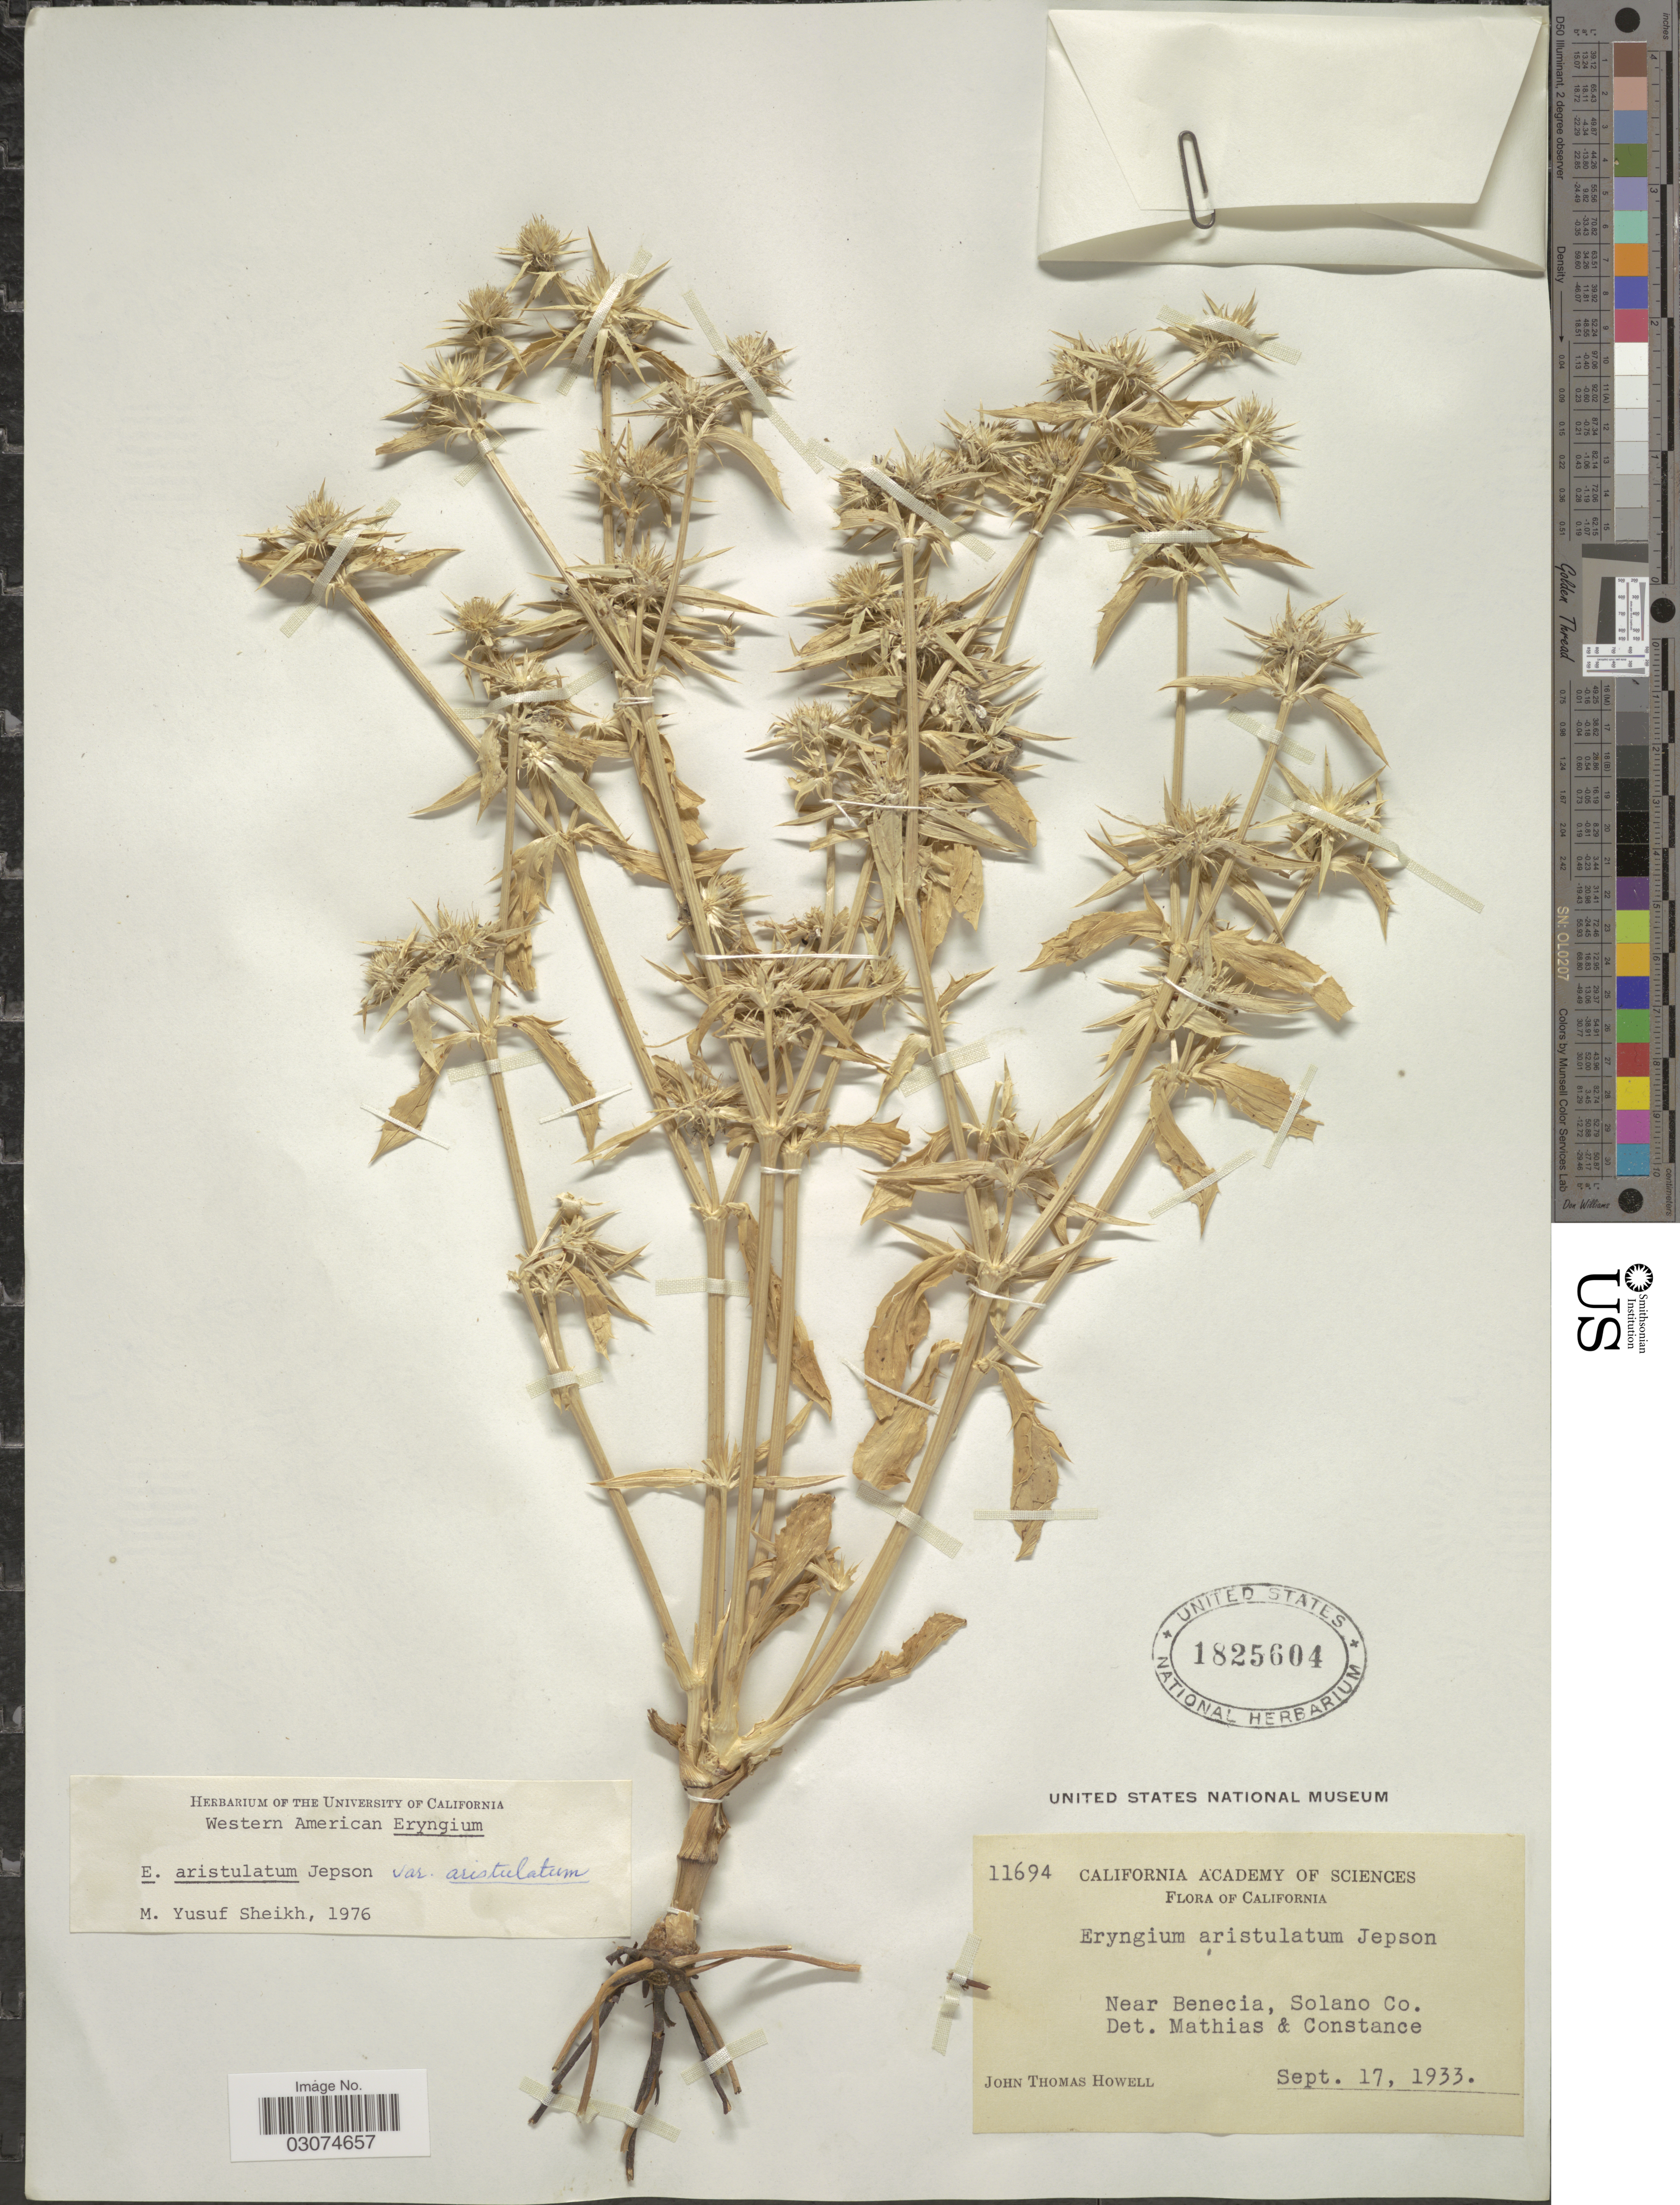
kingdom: Plantae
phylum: Tracheophyta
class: Magnoliopsida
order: Apiales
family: Apiaceae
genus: Eryngium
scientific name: Eryngium aristulatum var. aristulatum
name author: Jeps.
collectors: J. T. Howell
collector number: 11694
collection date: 1933-09-17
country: United States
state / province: California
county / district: Solano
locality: Near Benecia, Solano Co.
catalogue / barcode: US 1825604